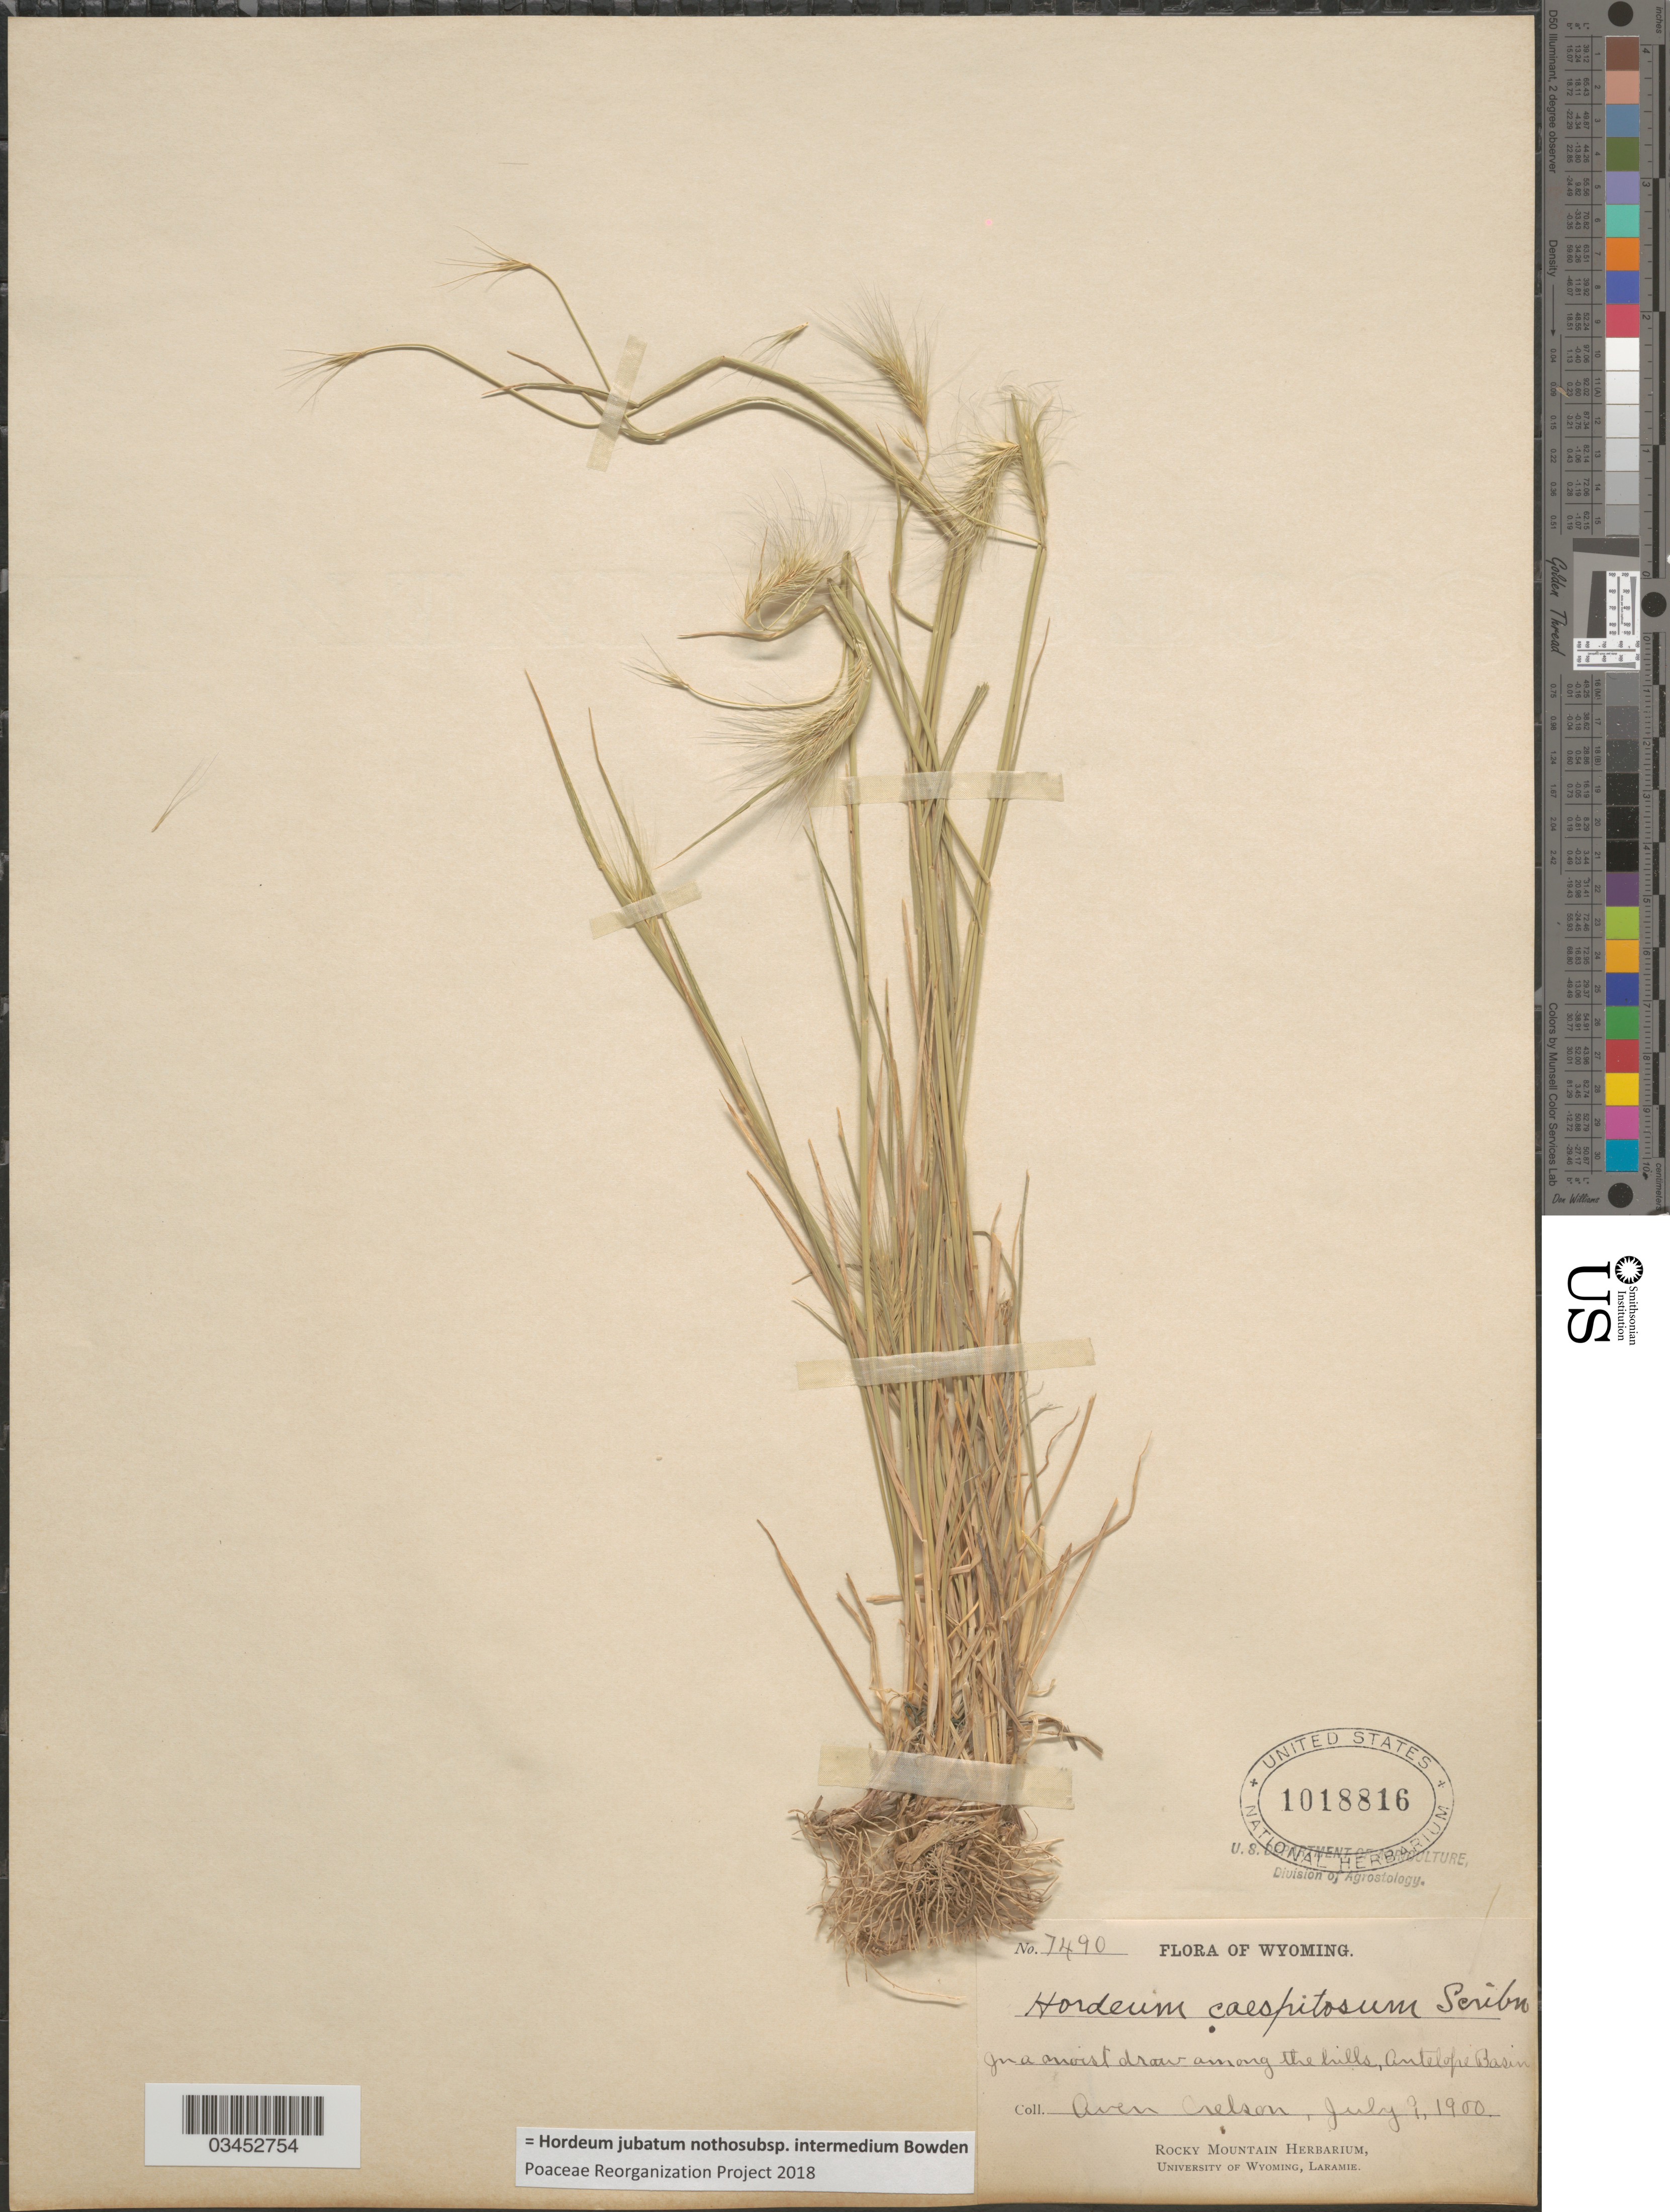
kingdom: Plantae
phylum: Tracheophyta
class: Liliopsida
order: Poales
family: Poaceae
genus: Hordeum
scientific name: Hordeum jubatum nothosubsp. intermedium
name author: Bowden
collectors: A. Nelson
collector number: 7490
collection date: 1950-07-09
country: United States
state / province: Wyoming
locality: In a moist draw among the hills, Antelope Basin.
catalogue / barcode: US 1018816